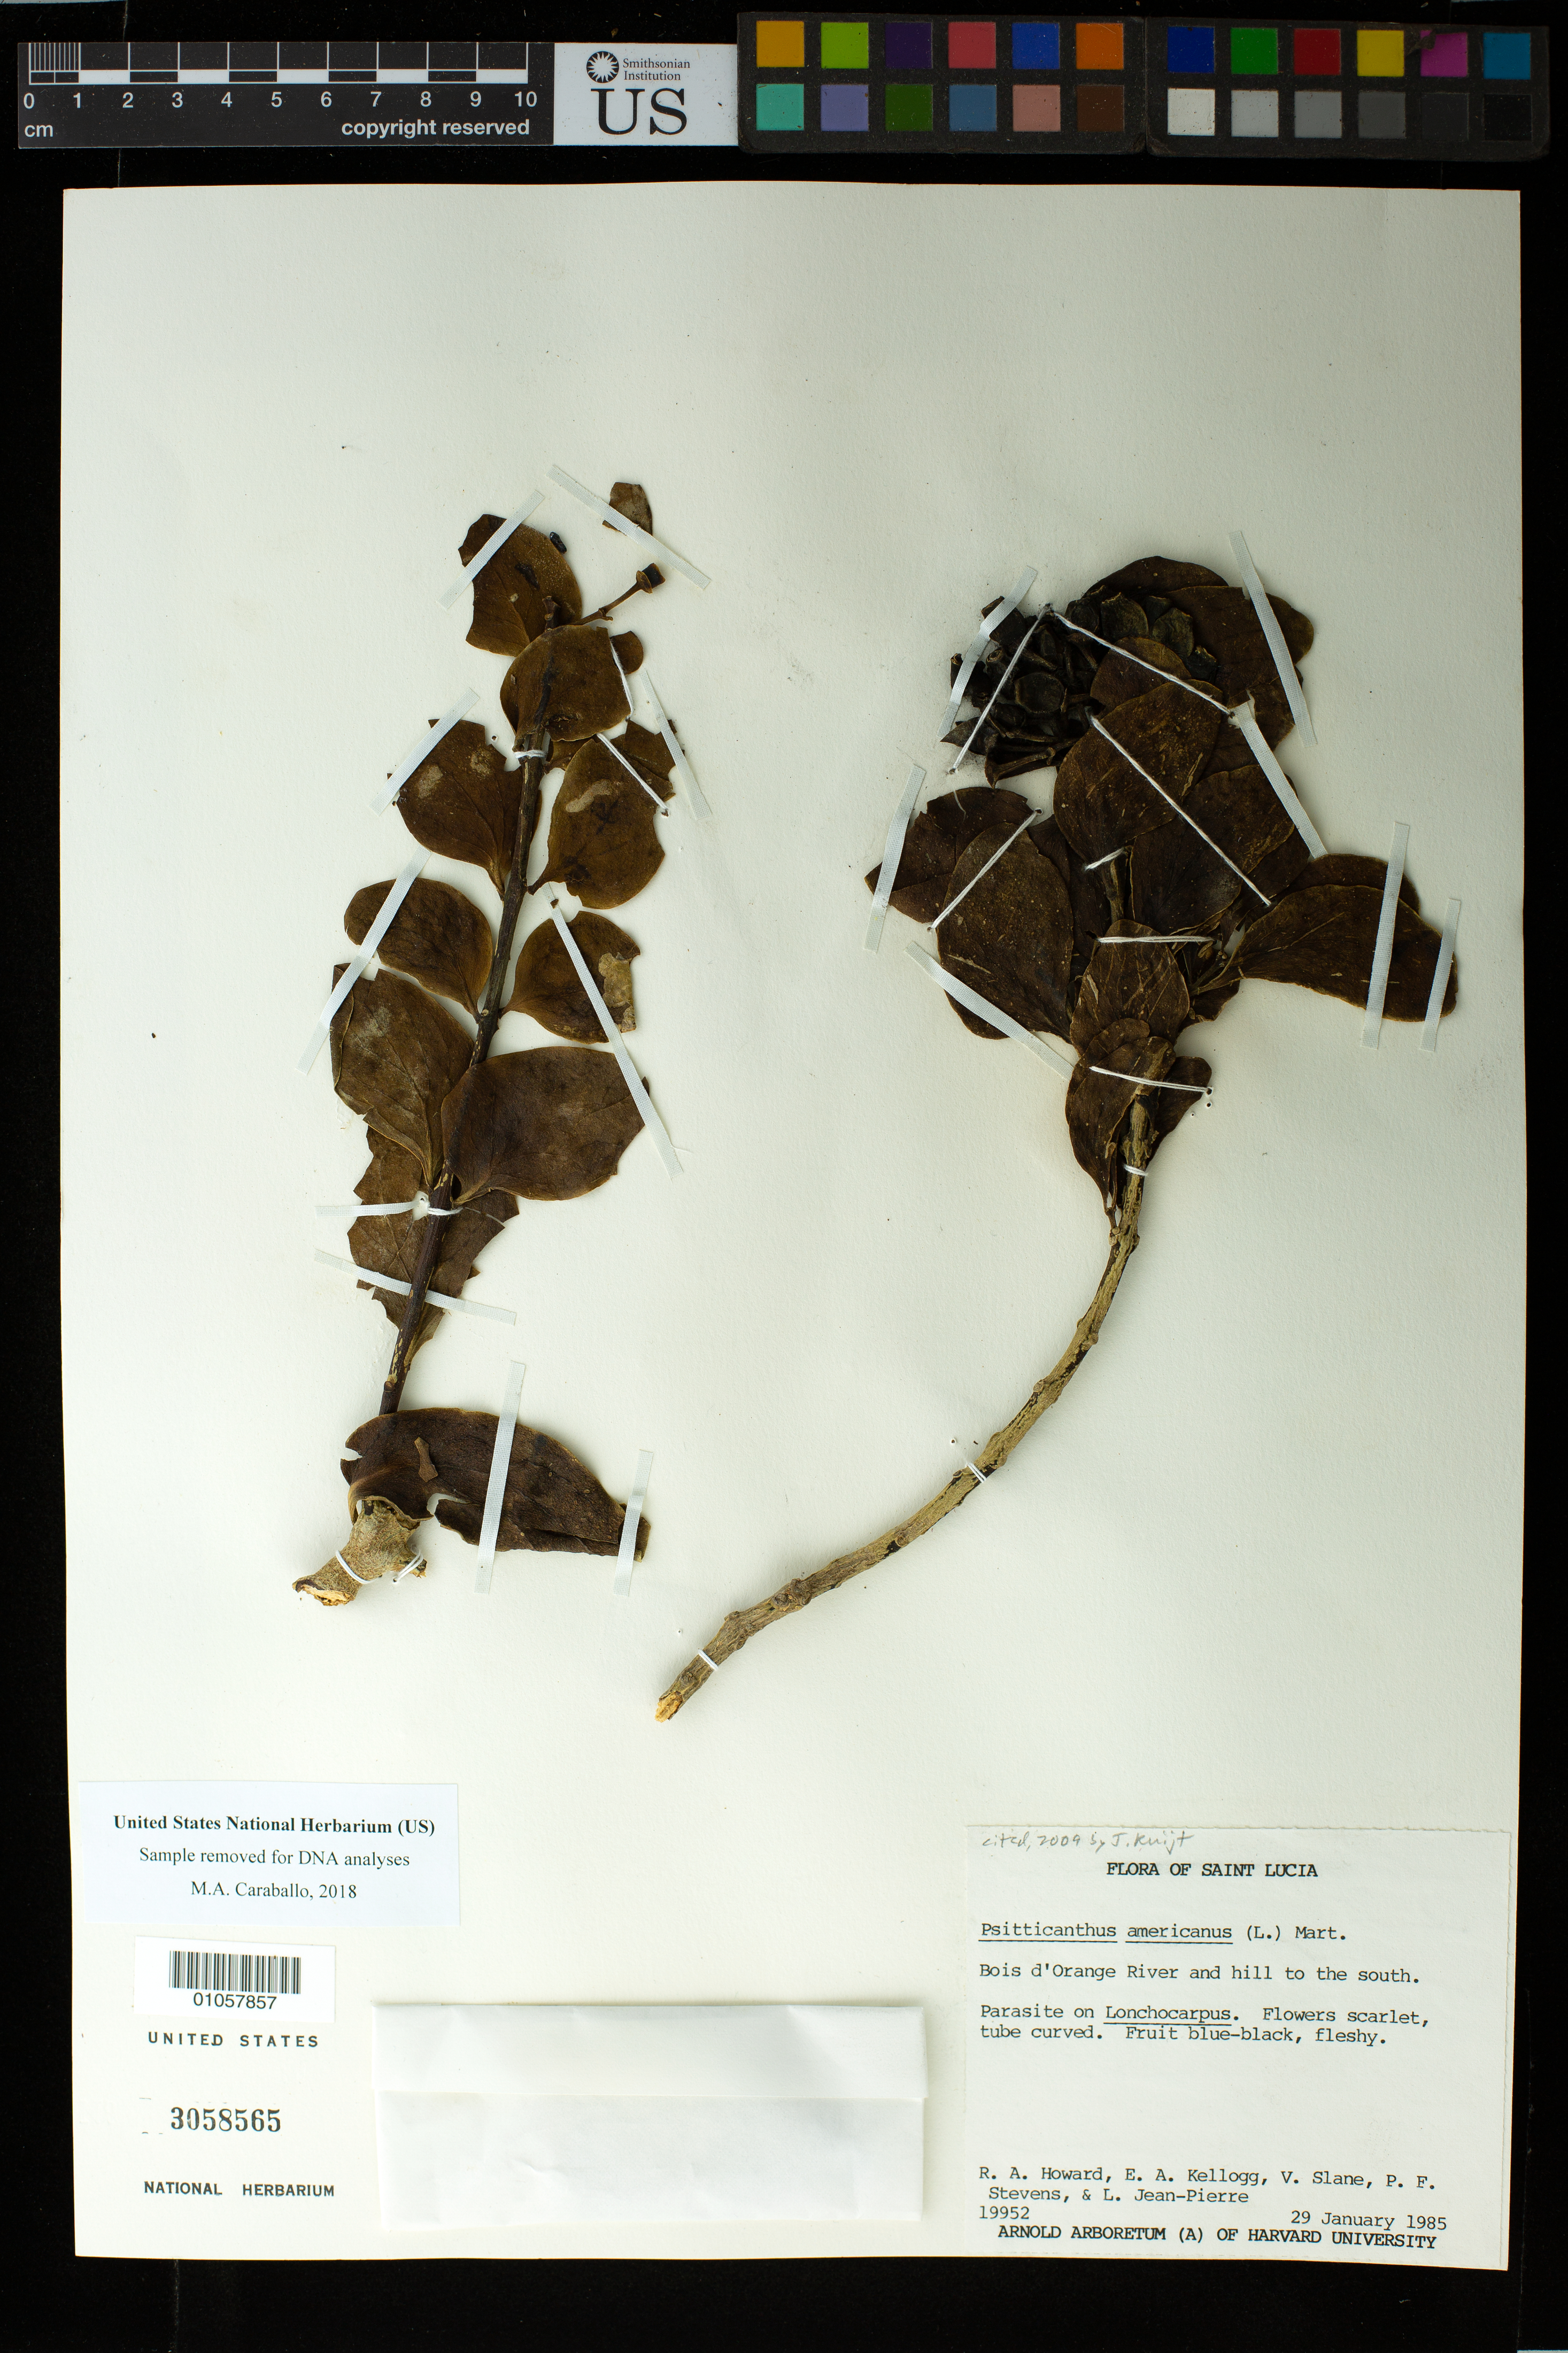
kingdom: Plantae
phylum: Tracheophyta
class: Magnoliopsida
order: Dipsacales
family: Caprifoliaceae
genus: Psitticanthus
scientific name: Psitticanthus americanus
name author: Mart.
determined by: Kuijt, Job, (CANADA)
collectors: R. A. Howard, E. A. Kellogg, V. Slane, P. F. Stevens & L. L. Jean-Pierre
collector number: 19952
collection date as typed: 29 Jan 1985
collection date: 1985-01-29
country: St. Lucia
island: St. Lucia I.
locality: Bois d'Orange River and hill to the south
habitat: Parasite on Lonchocarpus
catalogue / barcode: US 3058565